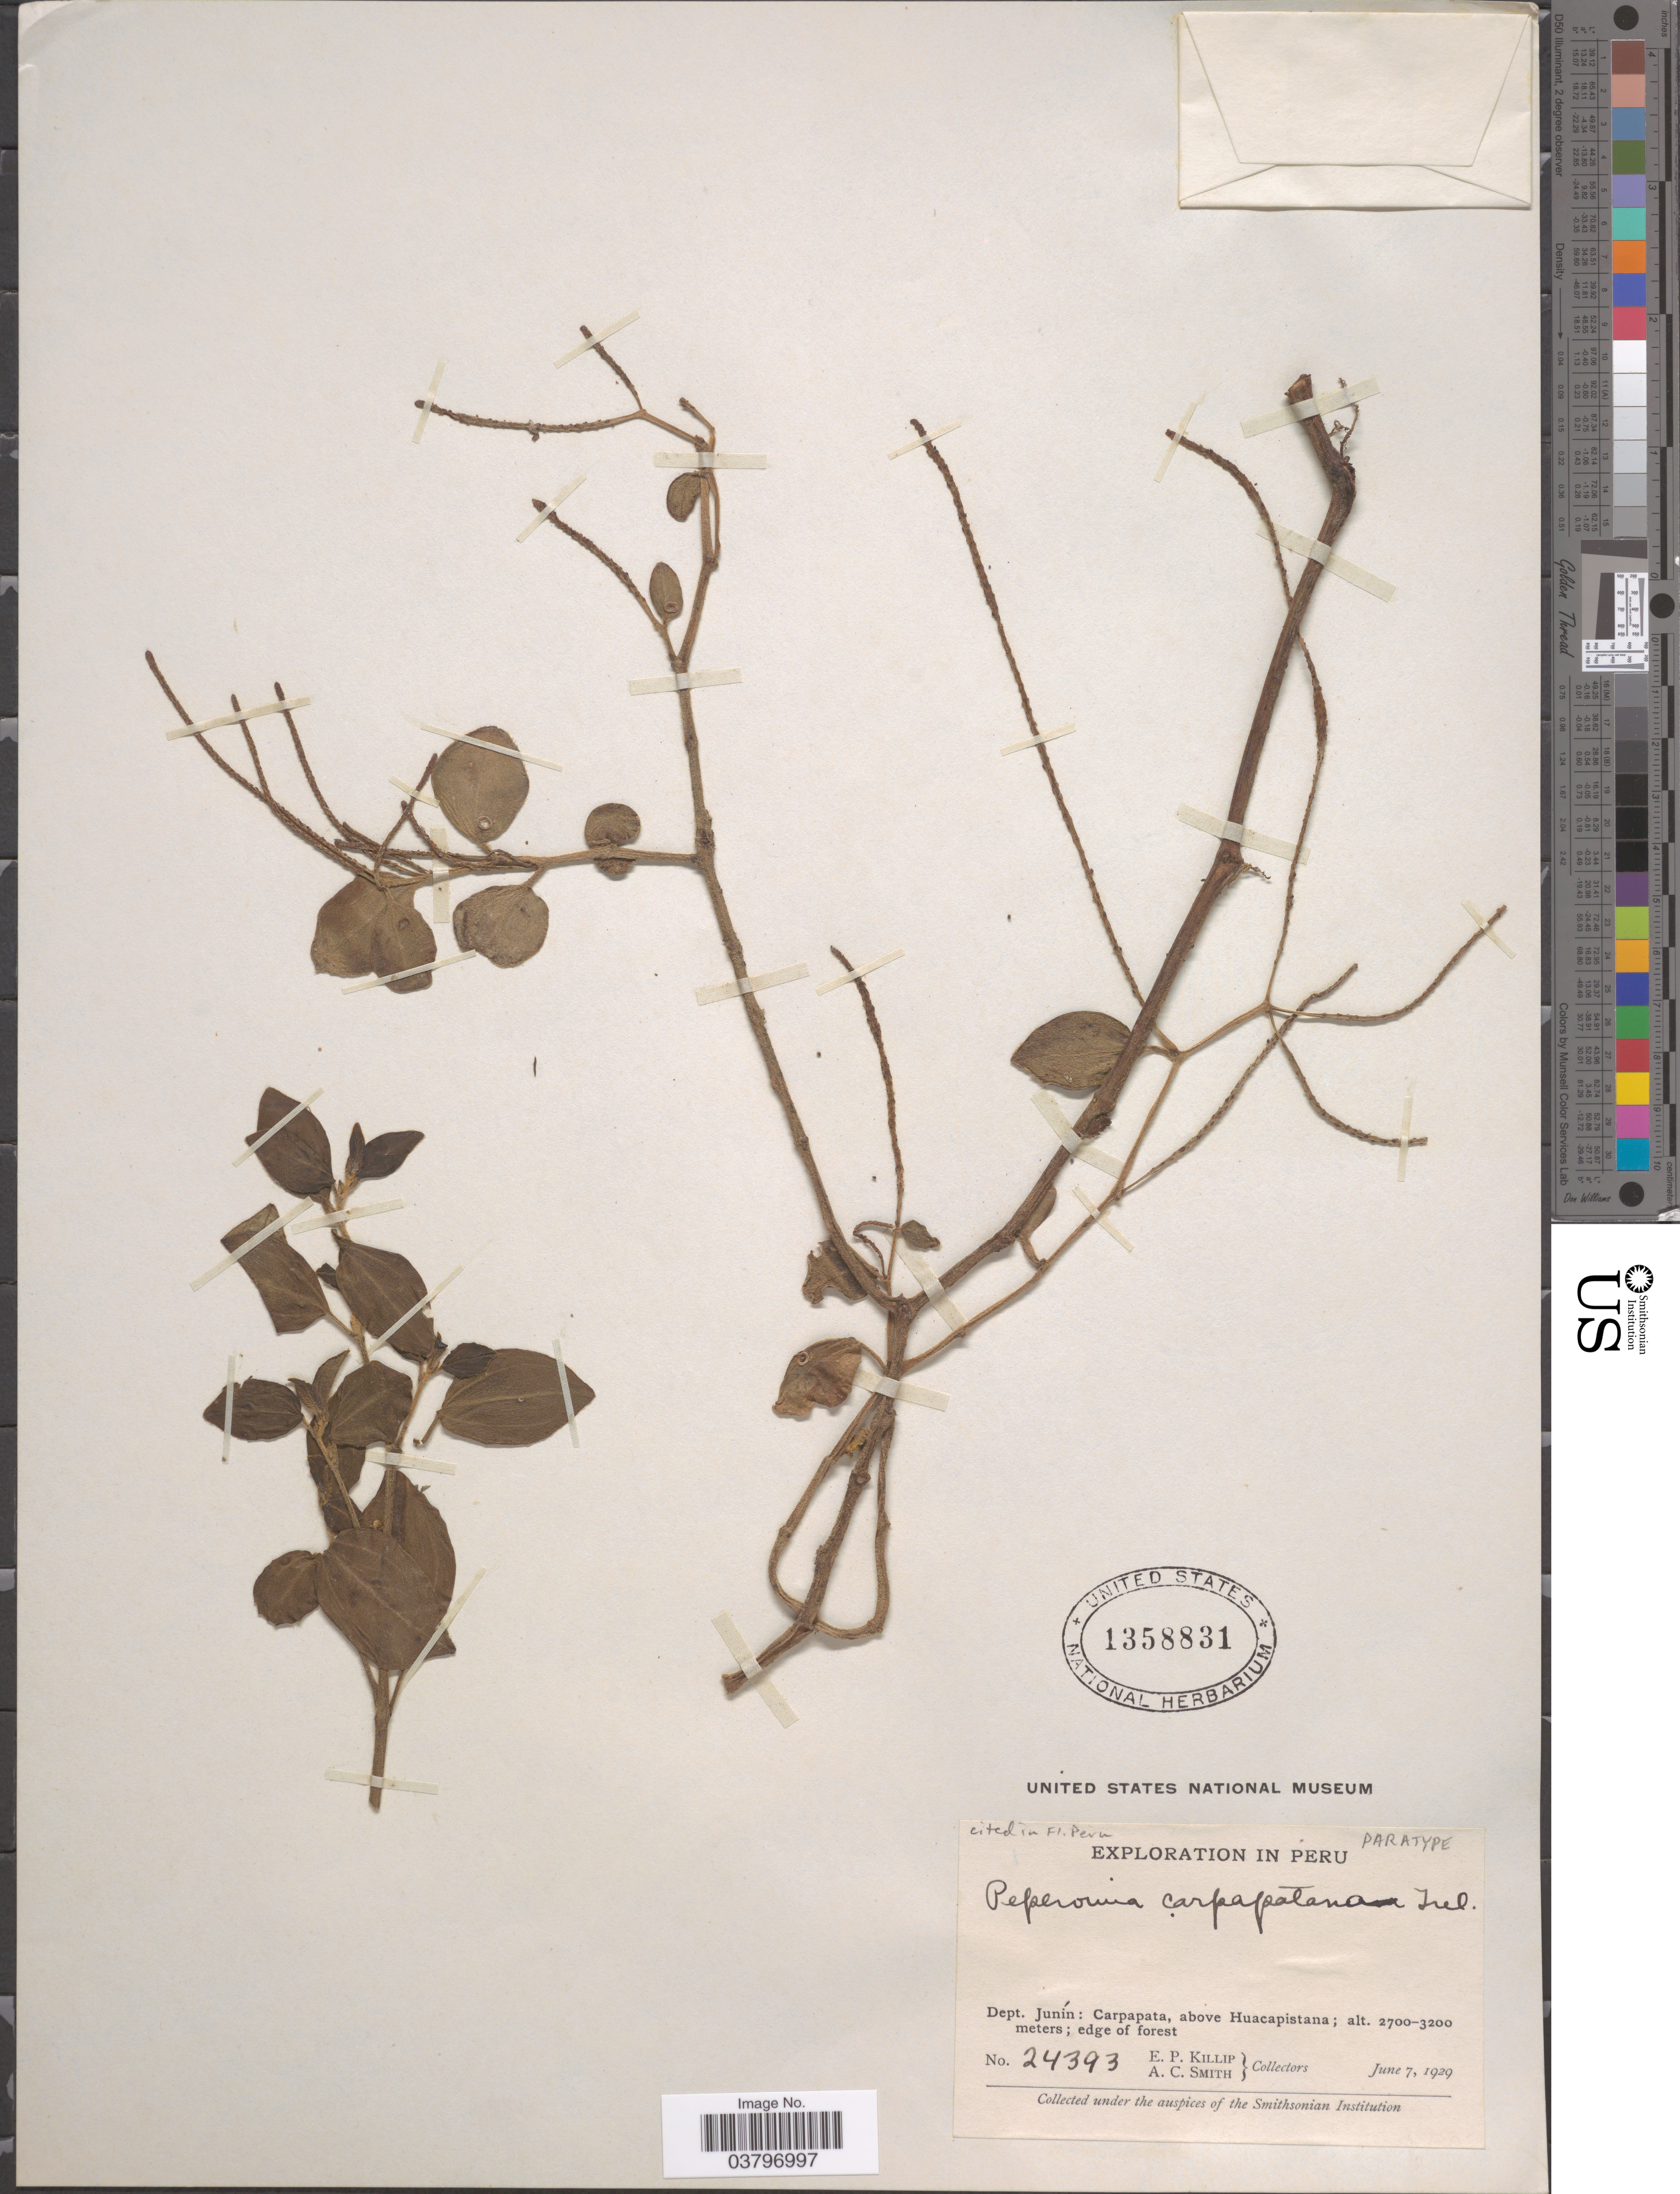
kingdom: Plantae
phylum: Tracheophyta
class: Magnoliopsida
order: Piperales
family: Piperaceae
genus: Peperomia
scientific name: Peperomia carpapatana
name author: Trel. in J.F. Macbr.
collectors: E. P. Killip & A. C. Smith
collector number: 24393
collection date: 1929-06-07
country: Peru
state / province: Junín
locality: Dept. Junín: Carpapata, above Huacapistana.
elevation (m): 2700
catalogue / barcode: US 1358831